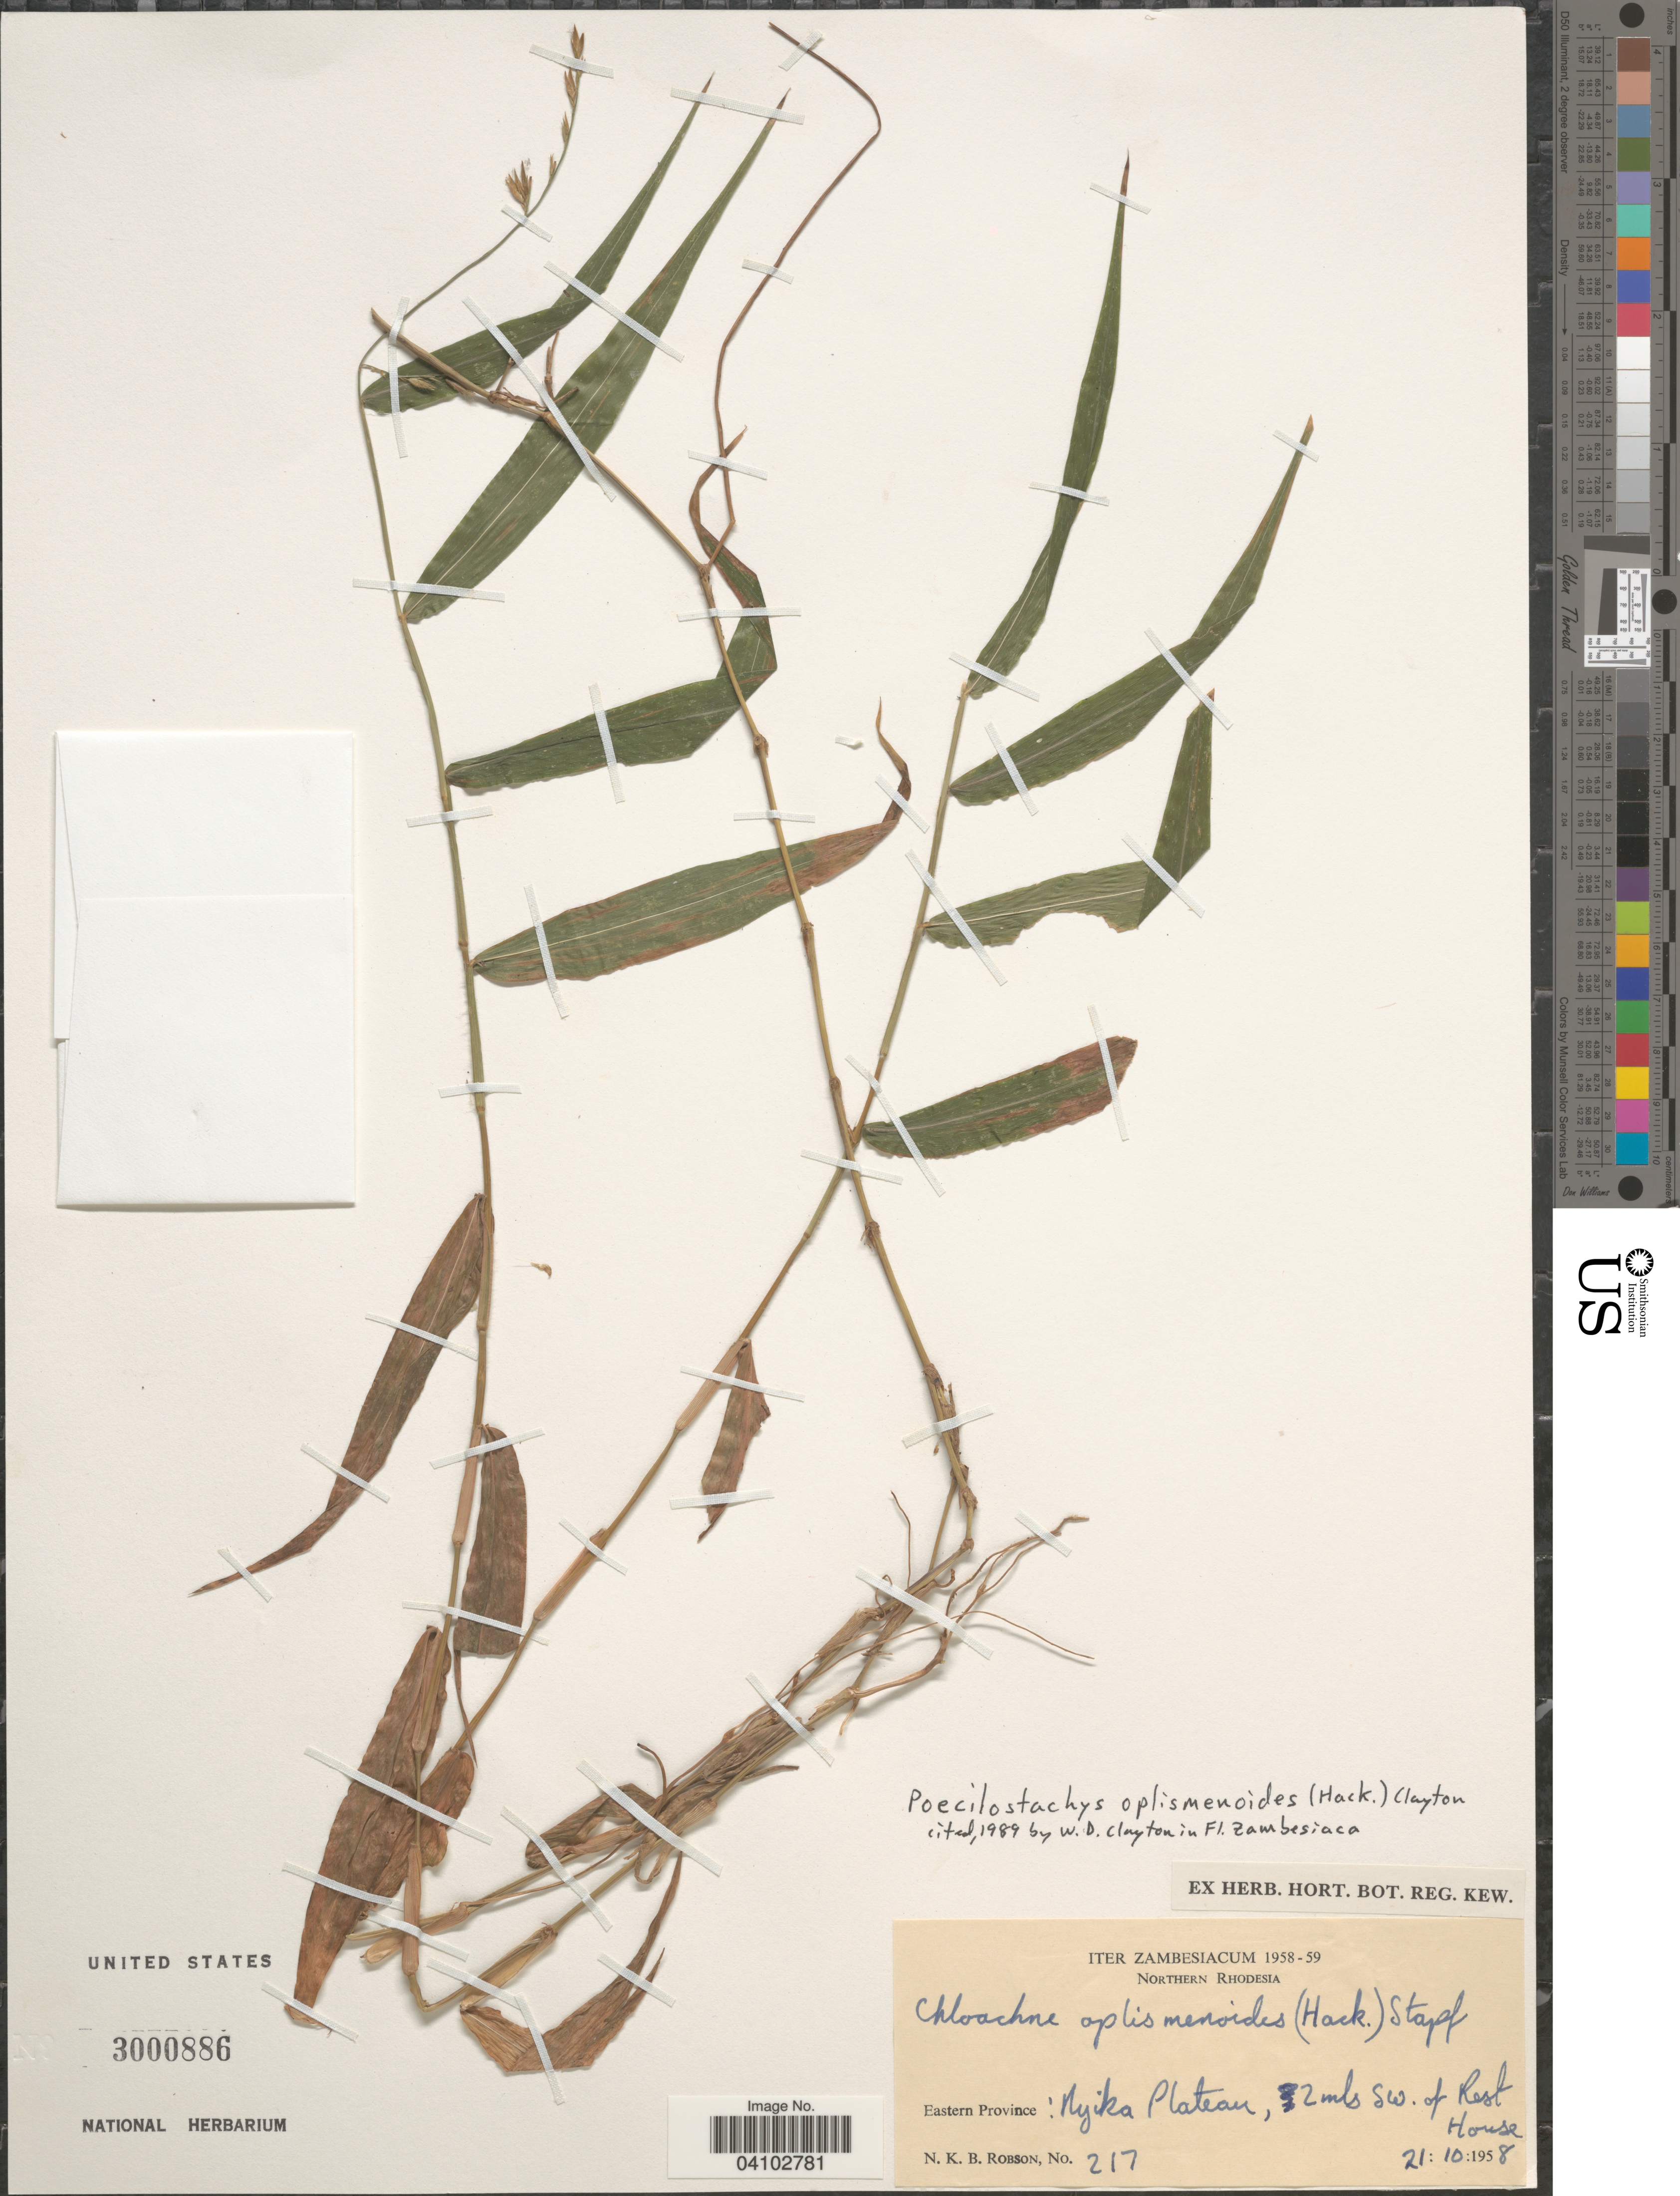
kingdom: Plantae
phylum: Tracheophyta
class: Liliopsida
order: Poales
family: Poaceae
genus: Poecilostachys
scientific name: Poecilostachys oplismenoides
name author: (Hack.) Clayton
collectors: N. Robson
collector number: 217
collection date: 1958-10-21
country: Zimbabwe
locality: Iter Zambesiacum 1958-59. Northern Rhodesia. Eastern Province: Nyika Plateau, 2 mls SW. of Rest House.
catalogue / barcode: US 3000886